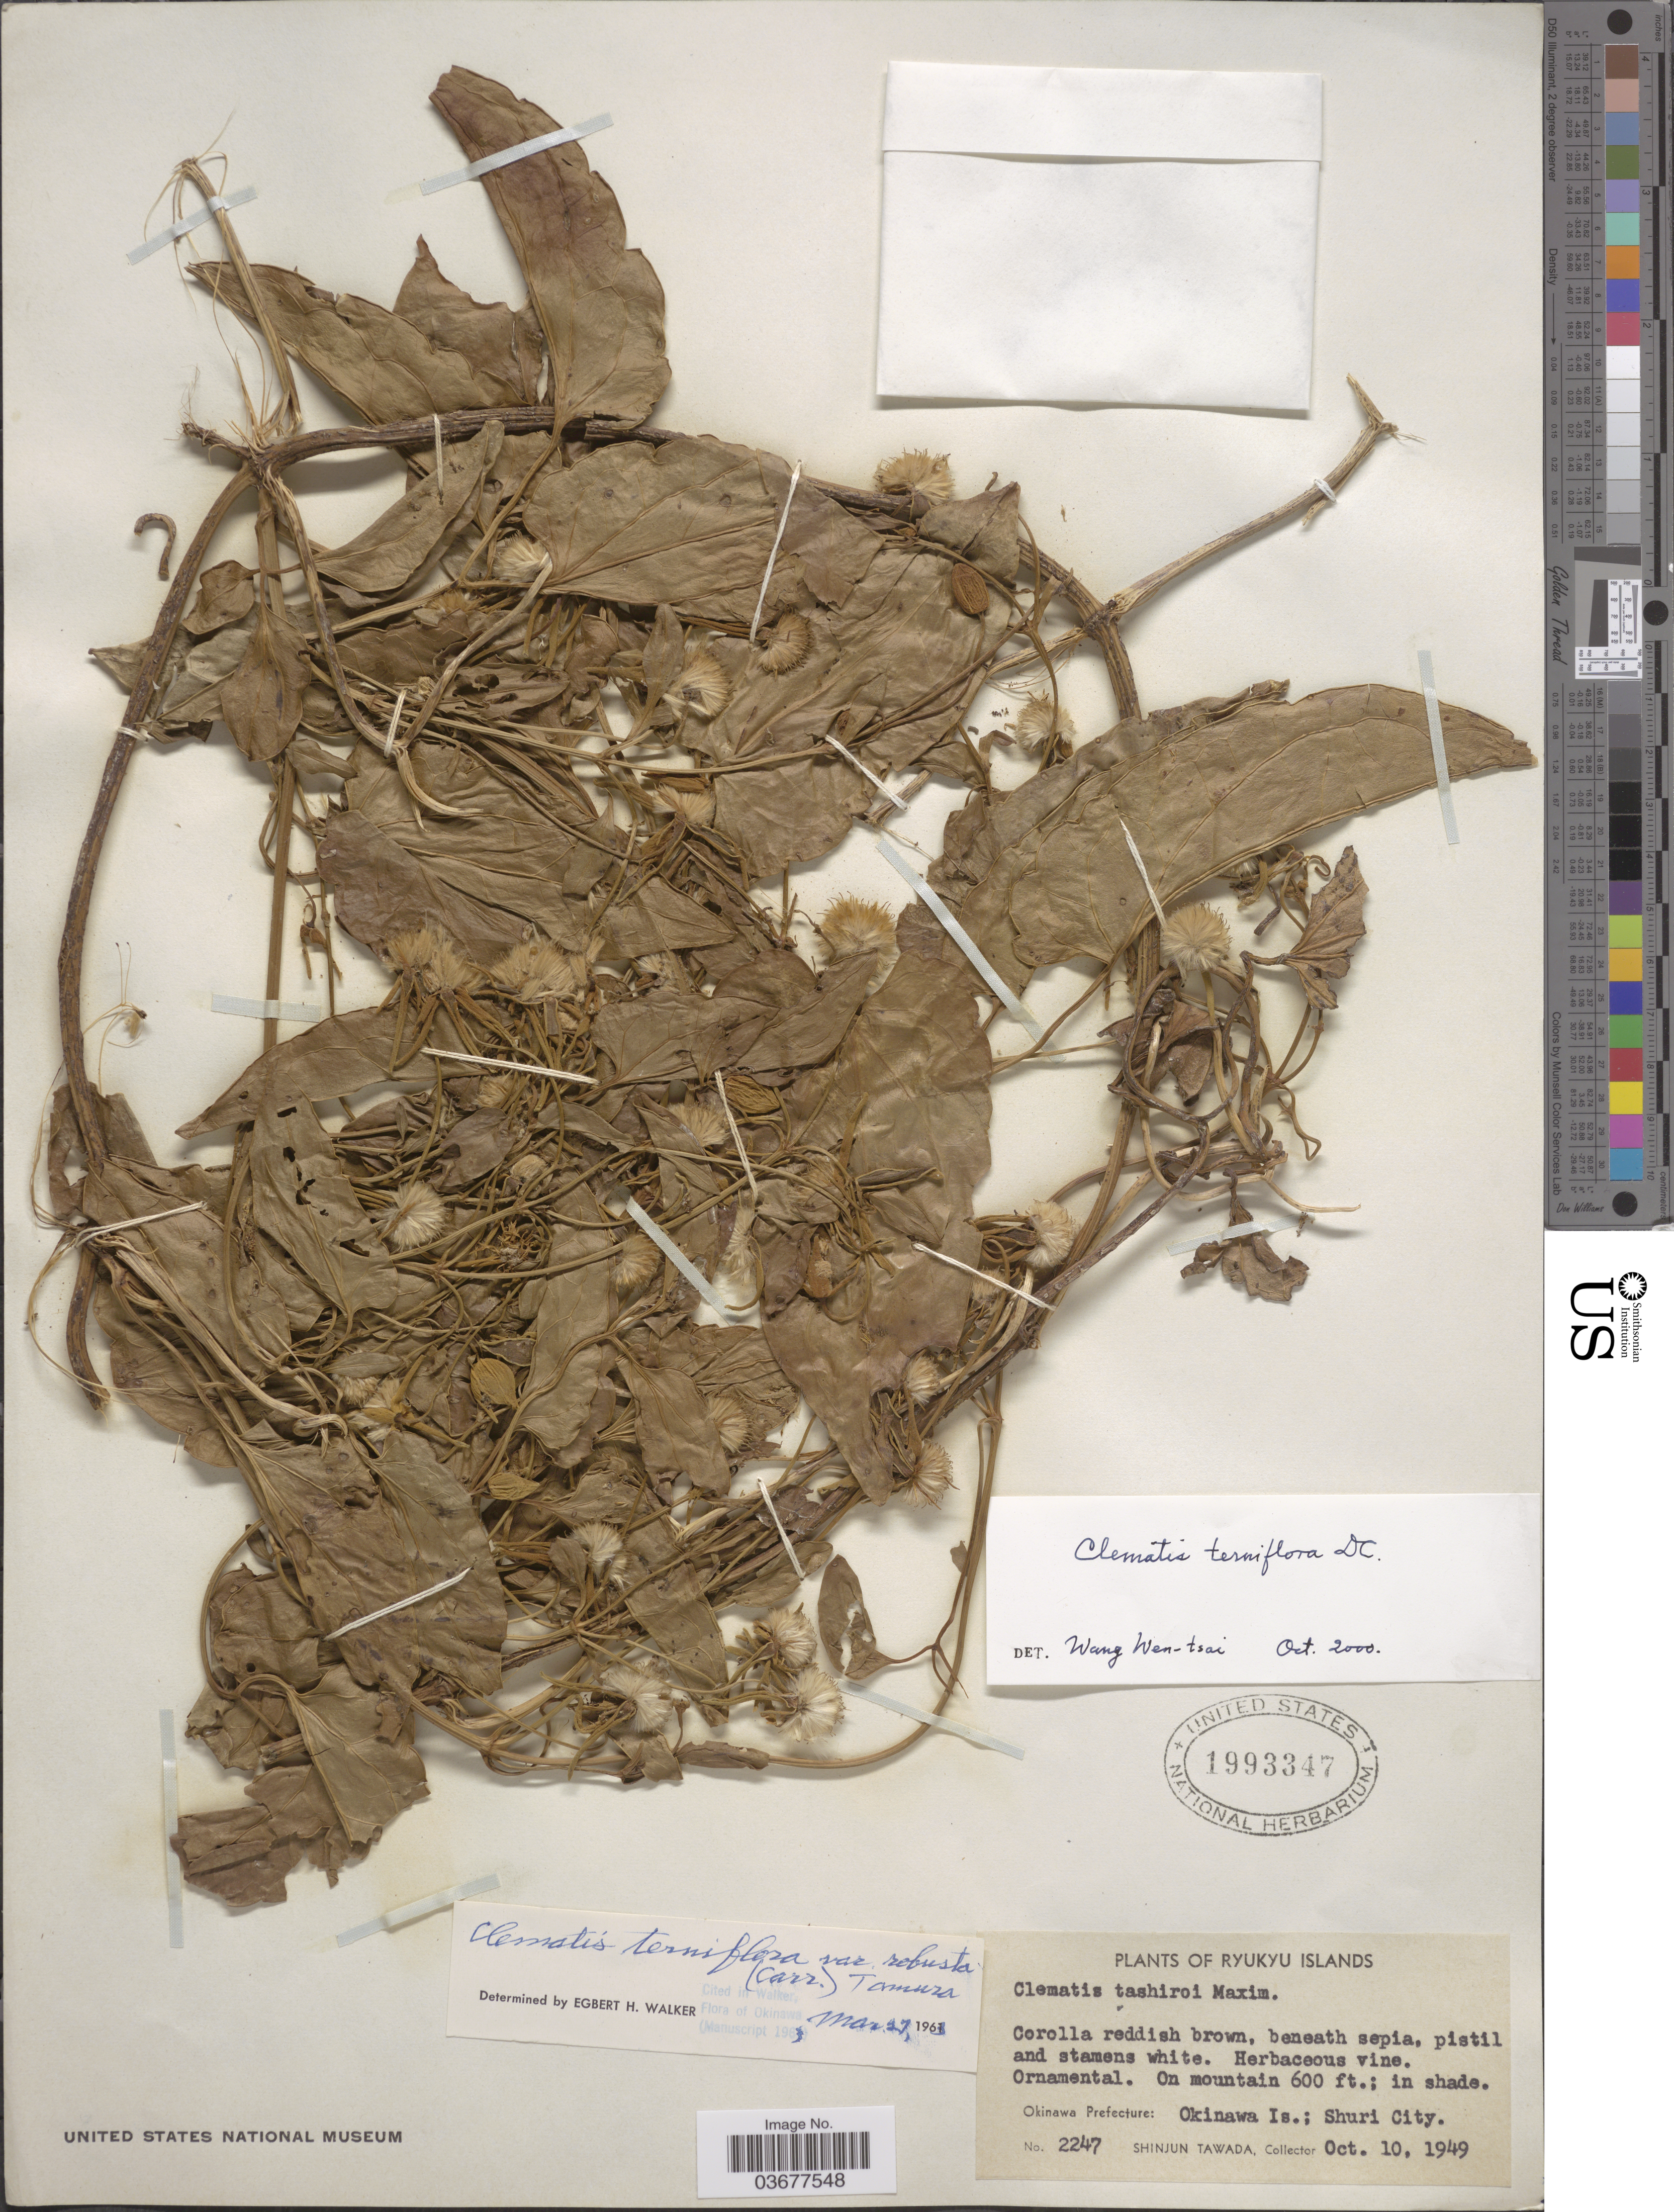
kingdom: Plantae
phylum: Tracheophyta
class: Magnoliopsida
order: Ranunculales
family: Ranunculaceae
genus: Clematis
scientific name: Clematis terniflora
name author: DC.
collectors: S. Tawada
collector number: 2247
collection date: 1949-10-10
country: Japan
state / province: Okinawa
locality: Ryukyu Islands. Okinawa Prefecture: Oinawa Is.; Shuri City.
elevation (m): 183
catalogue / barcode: US 1993347